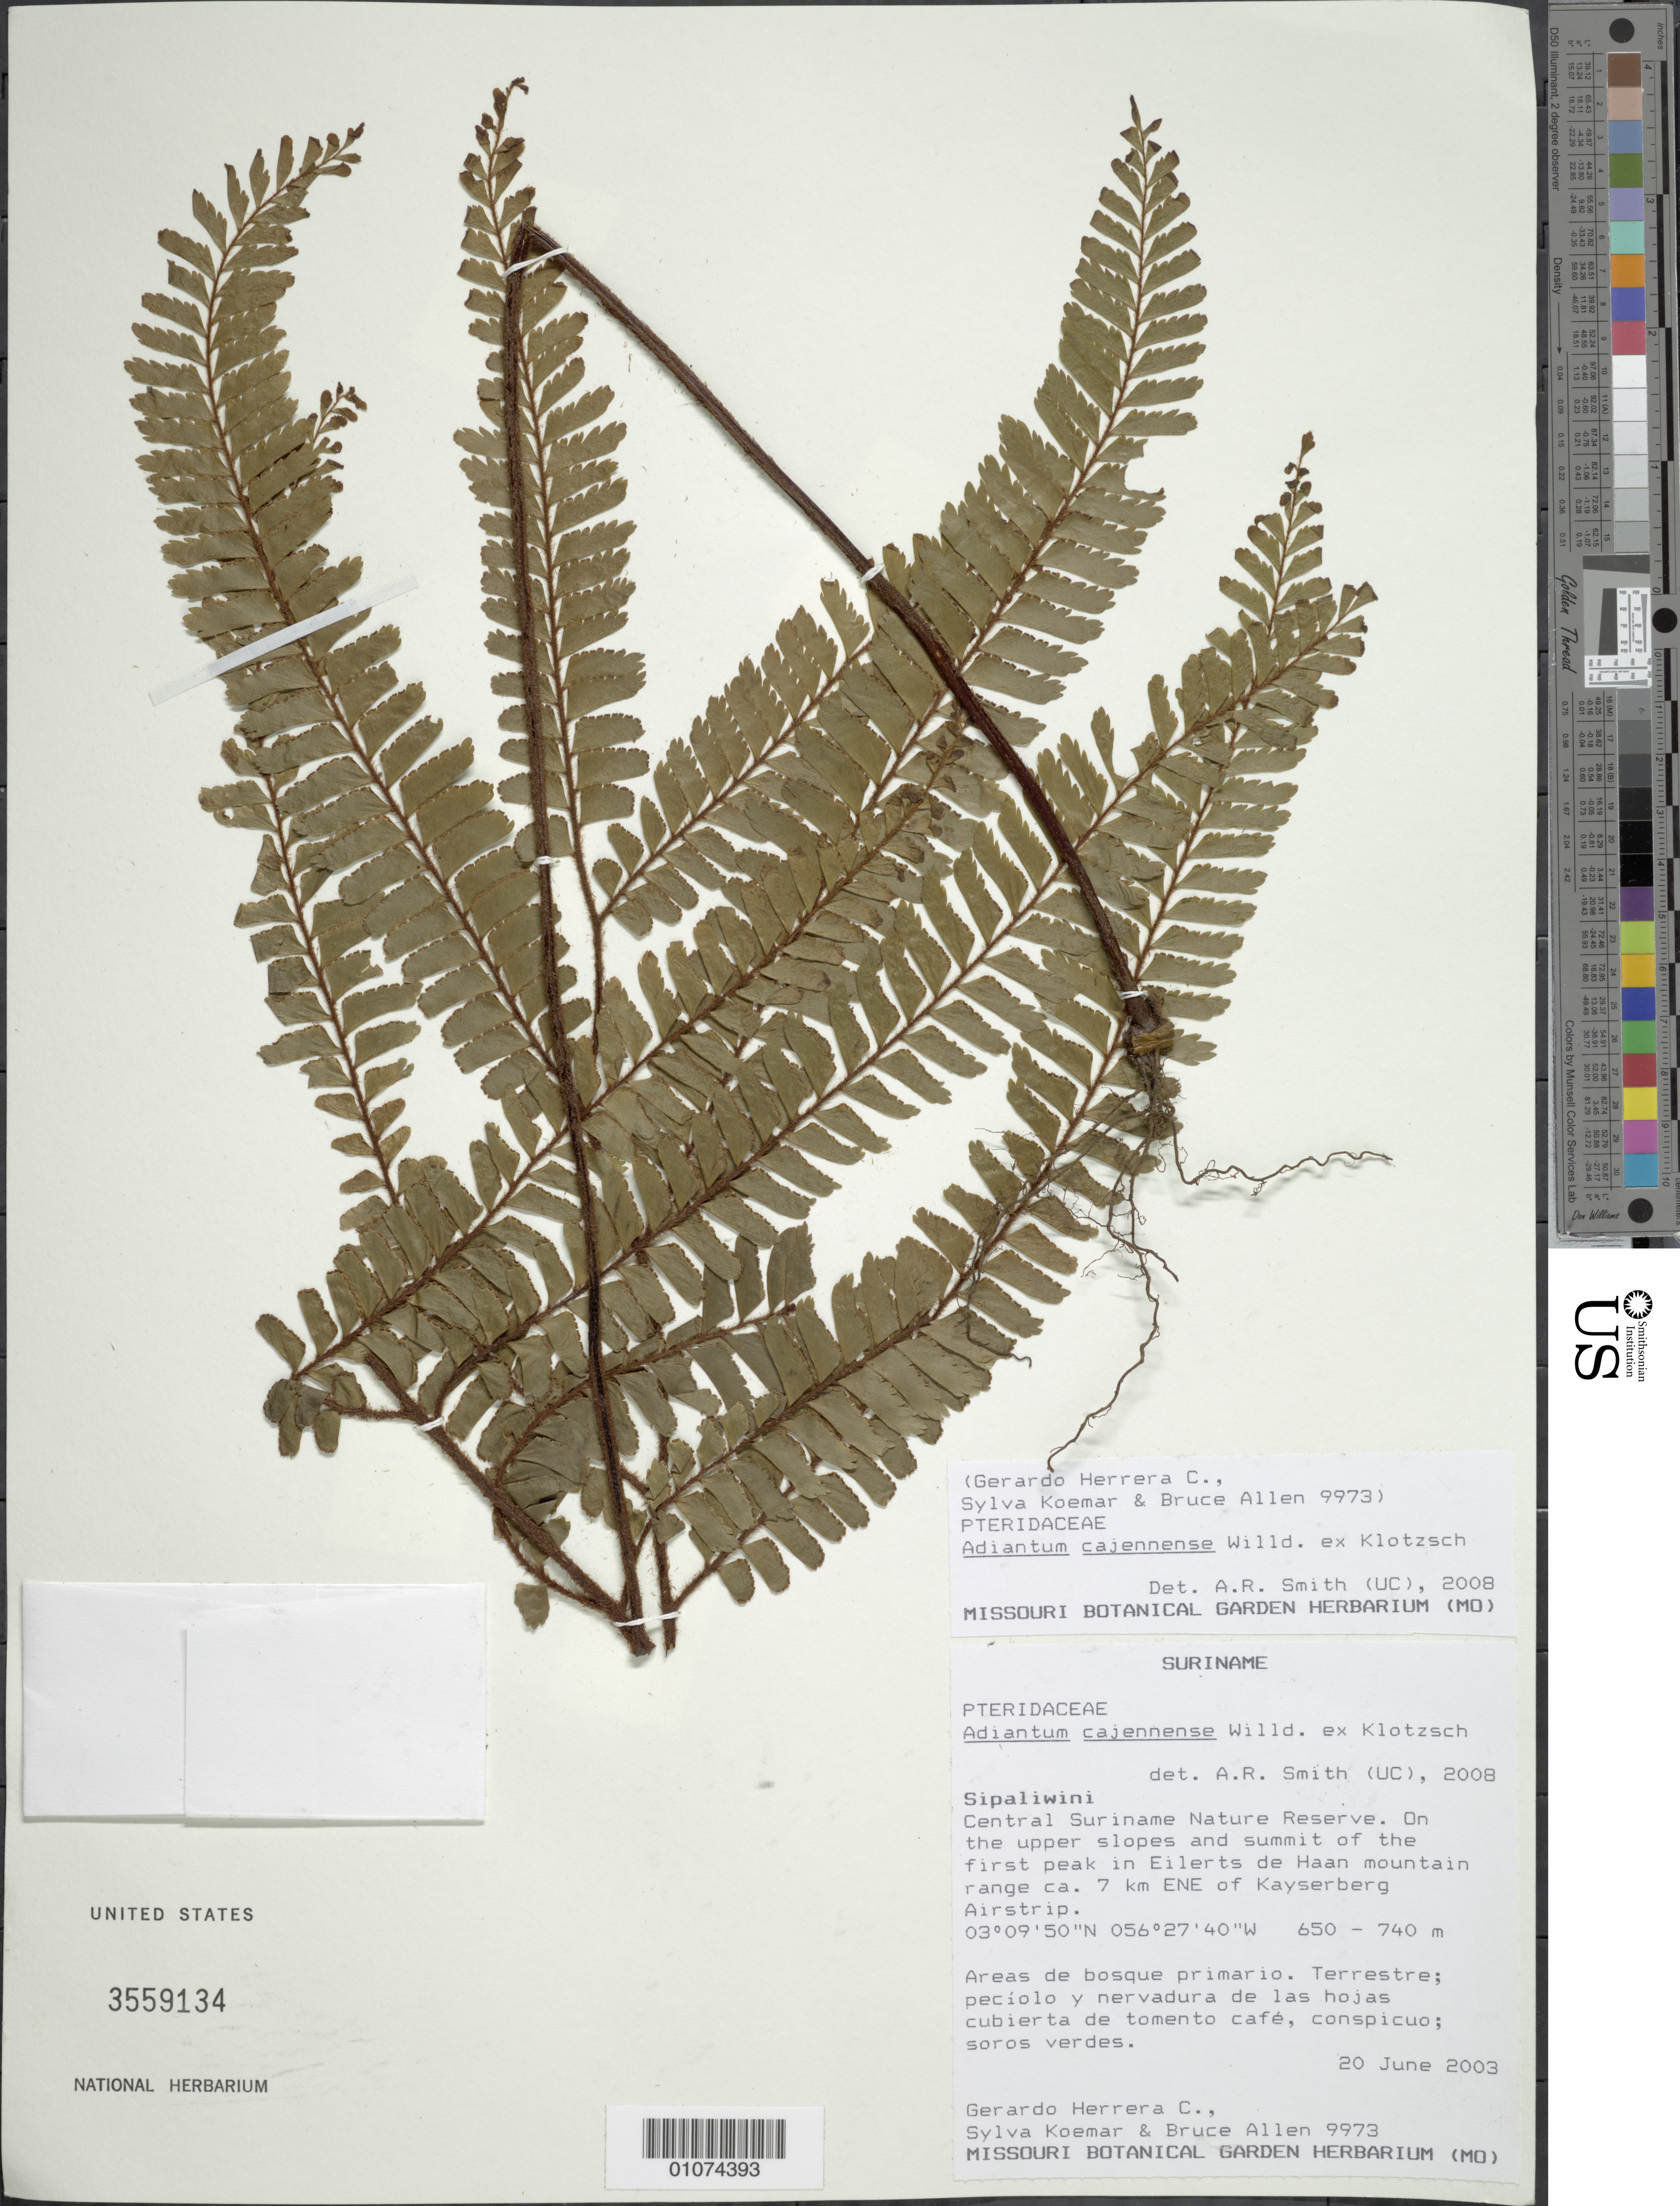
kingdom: Plantae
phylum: Tracheophyta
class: Polypodiopsida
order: Polypodiales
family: Pteridaceae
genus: Adiantum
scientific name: Adiantum cajennense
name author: Willd. ex Klotzsch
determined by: Smith, Alan R., (UC)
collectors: G. Herrera Ch., S. Koemar & B. Allen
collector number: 9973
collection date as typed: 20-Jun-03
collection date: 2003-06-20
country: Suriname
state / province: Sipaliwini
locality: Central Suriname Nature Reserve. On the upper slopes and summit of the first peak in Eilertgs de Haan mountain range ca. 7 km ENE of Kayersberg Airstrip.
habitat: Areas de bosque primario.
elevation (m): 650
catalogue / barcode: US 3559134